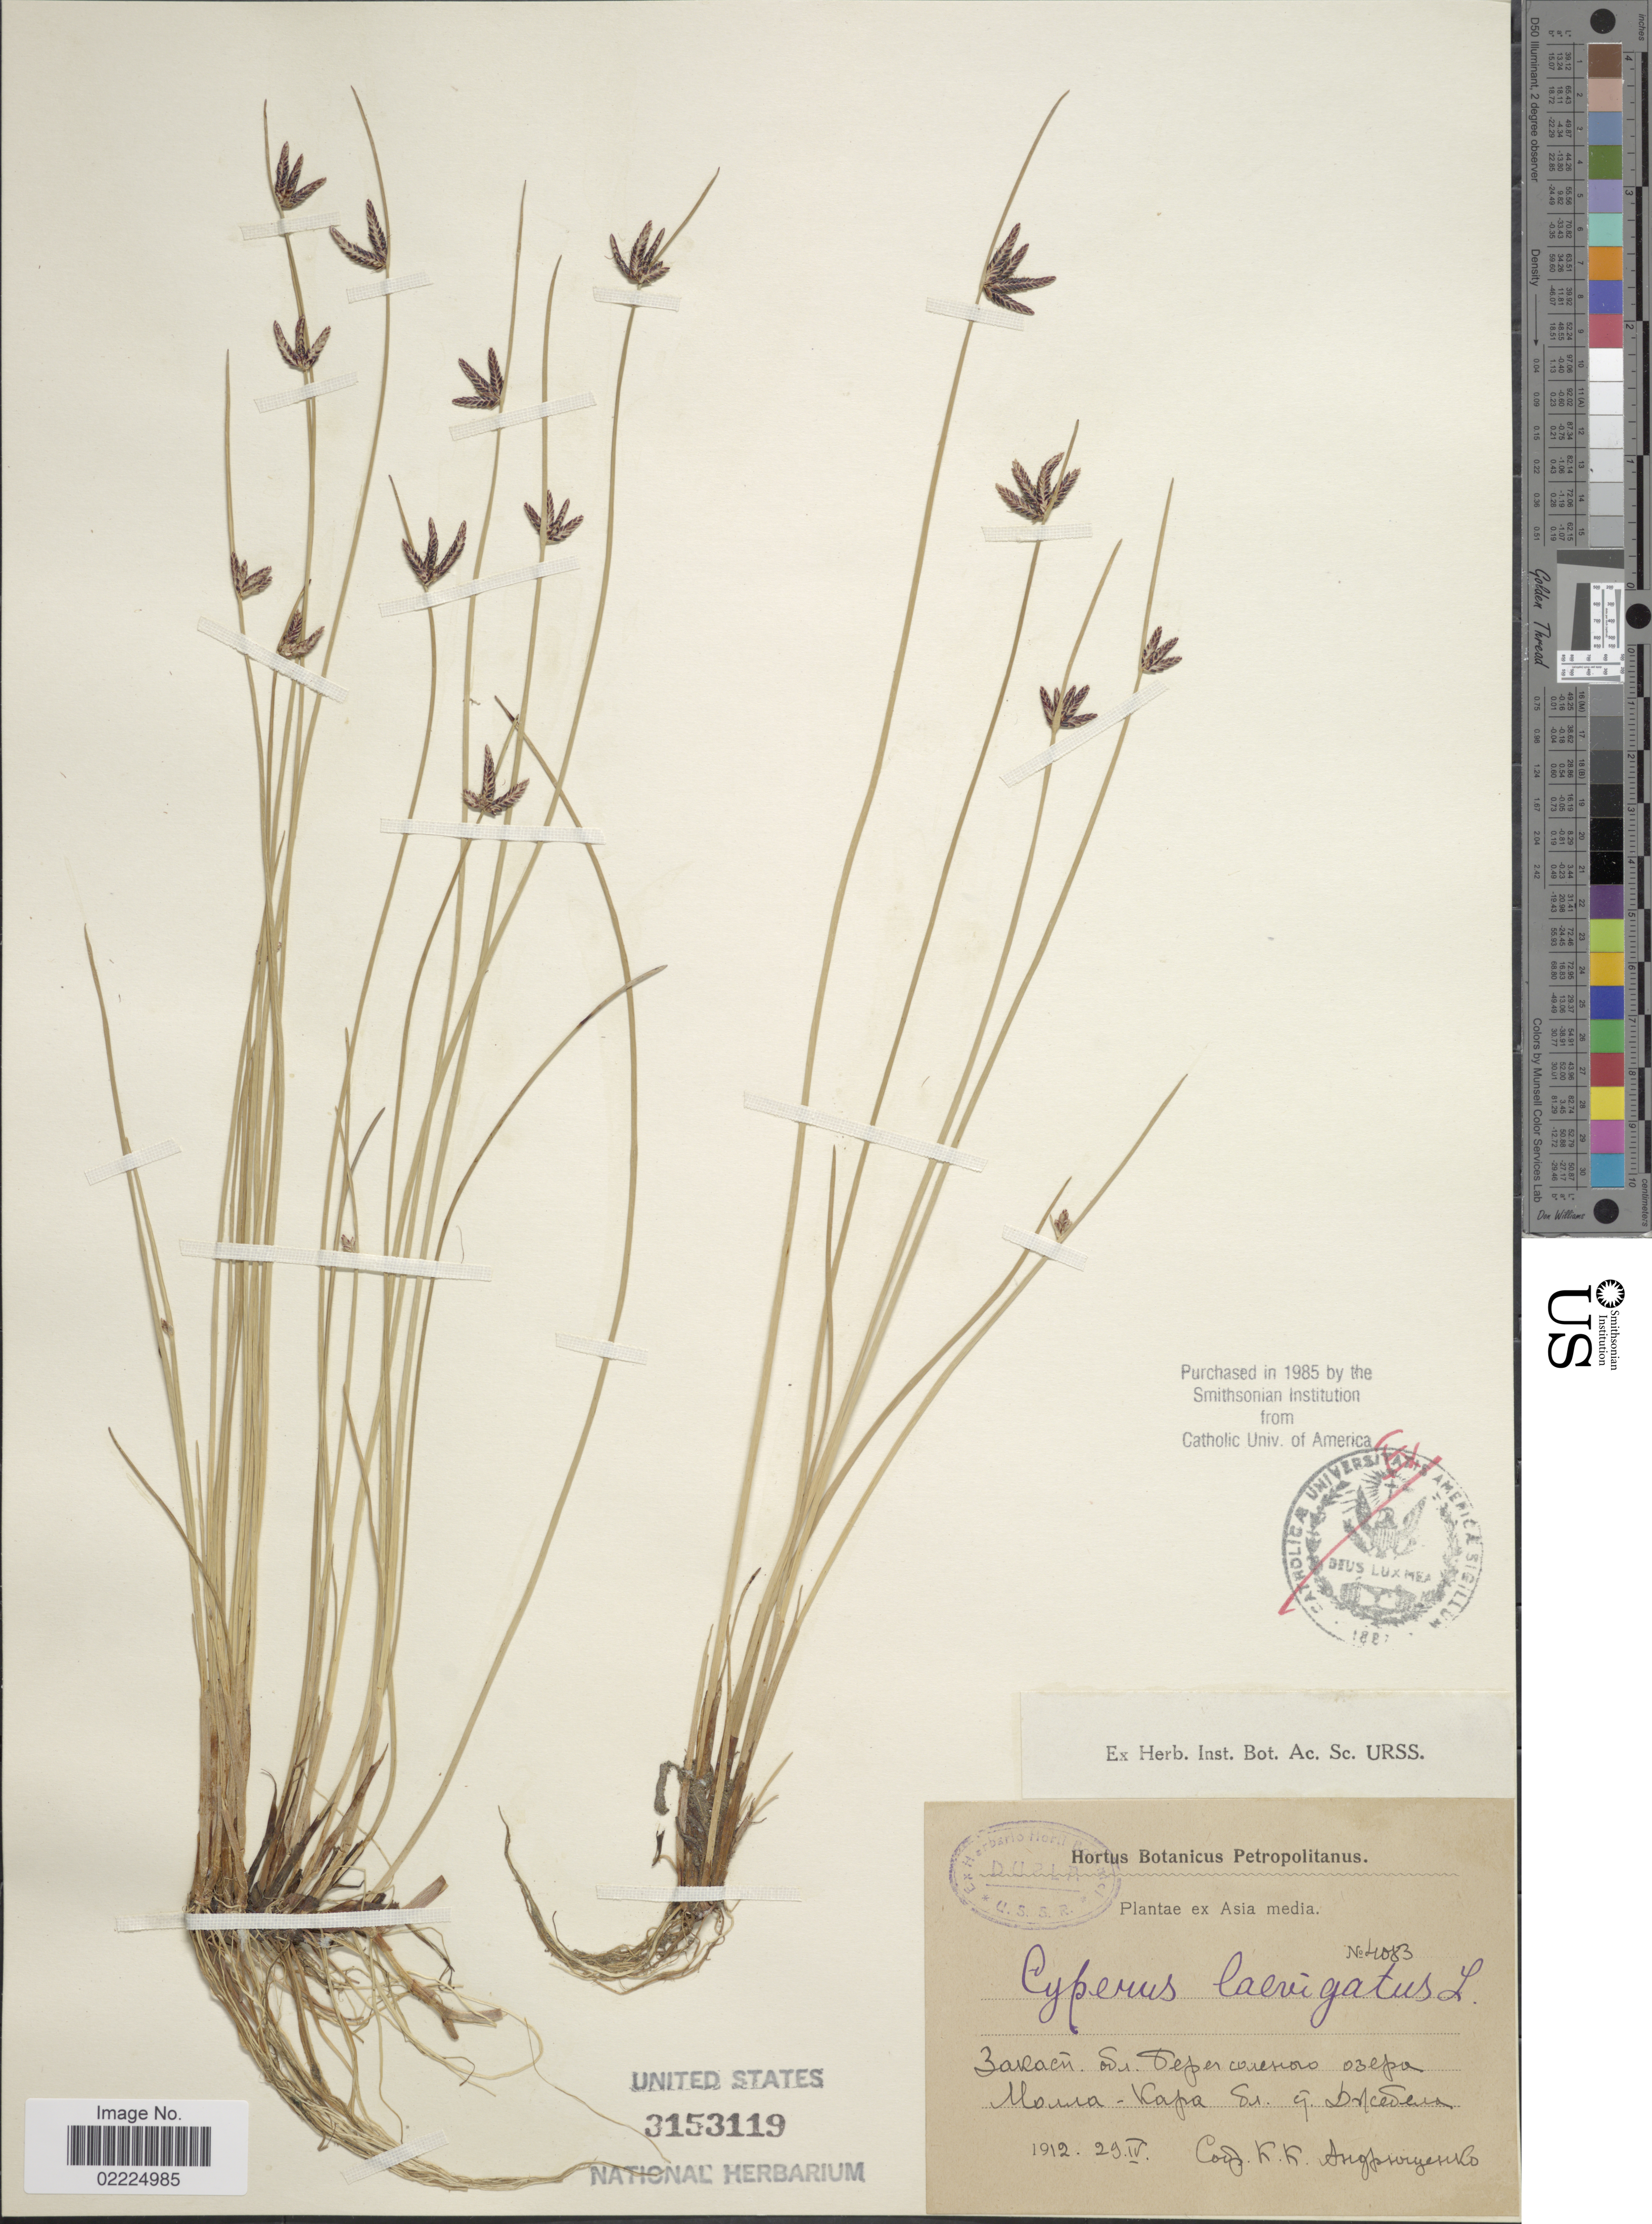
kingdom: Plantae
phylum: Tracheophyta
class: Liliopsida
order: Poales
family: Cyperaceae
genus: Cyperus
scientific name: Cyperus laevigatus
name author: L.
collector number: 4083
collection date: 1912-04-29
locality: Asia media, [Foreign script]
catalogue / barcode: US 3153119